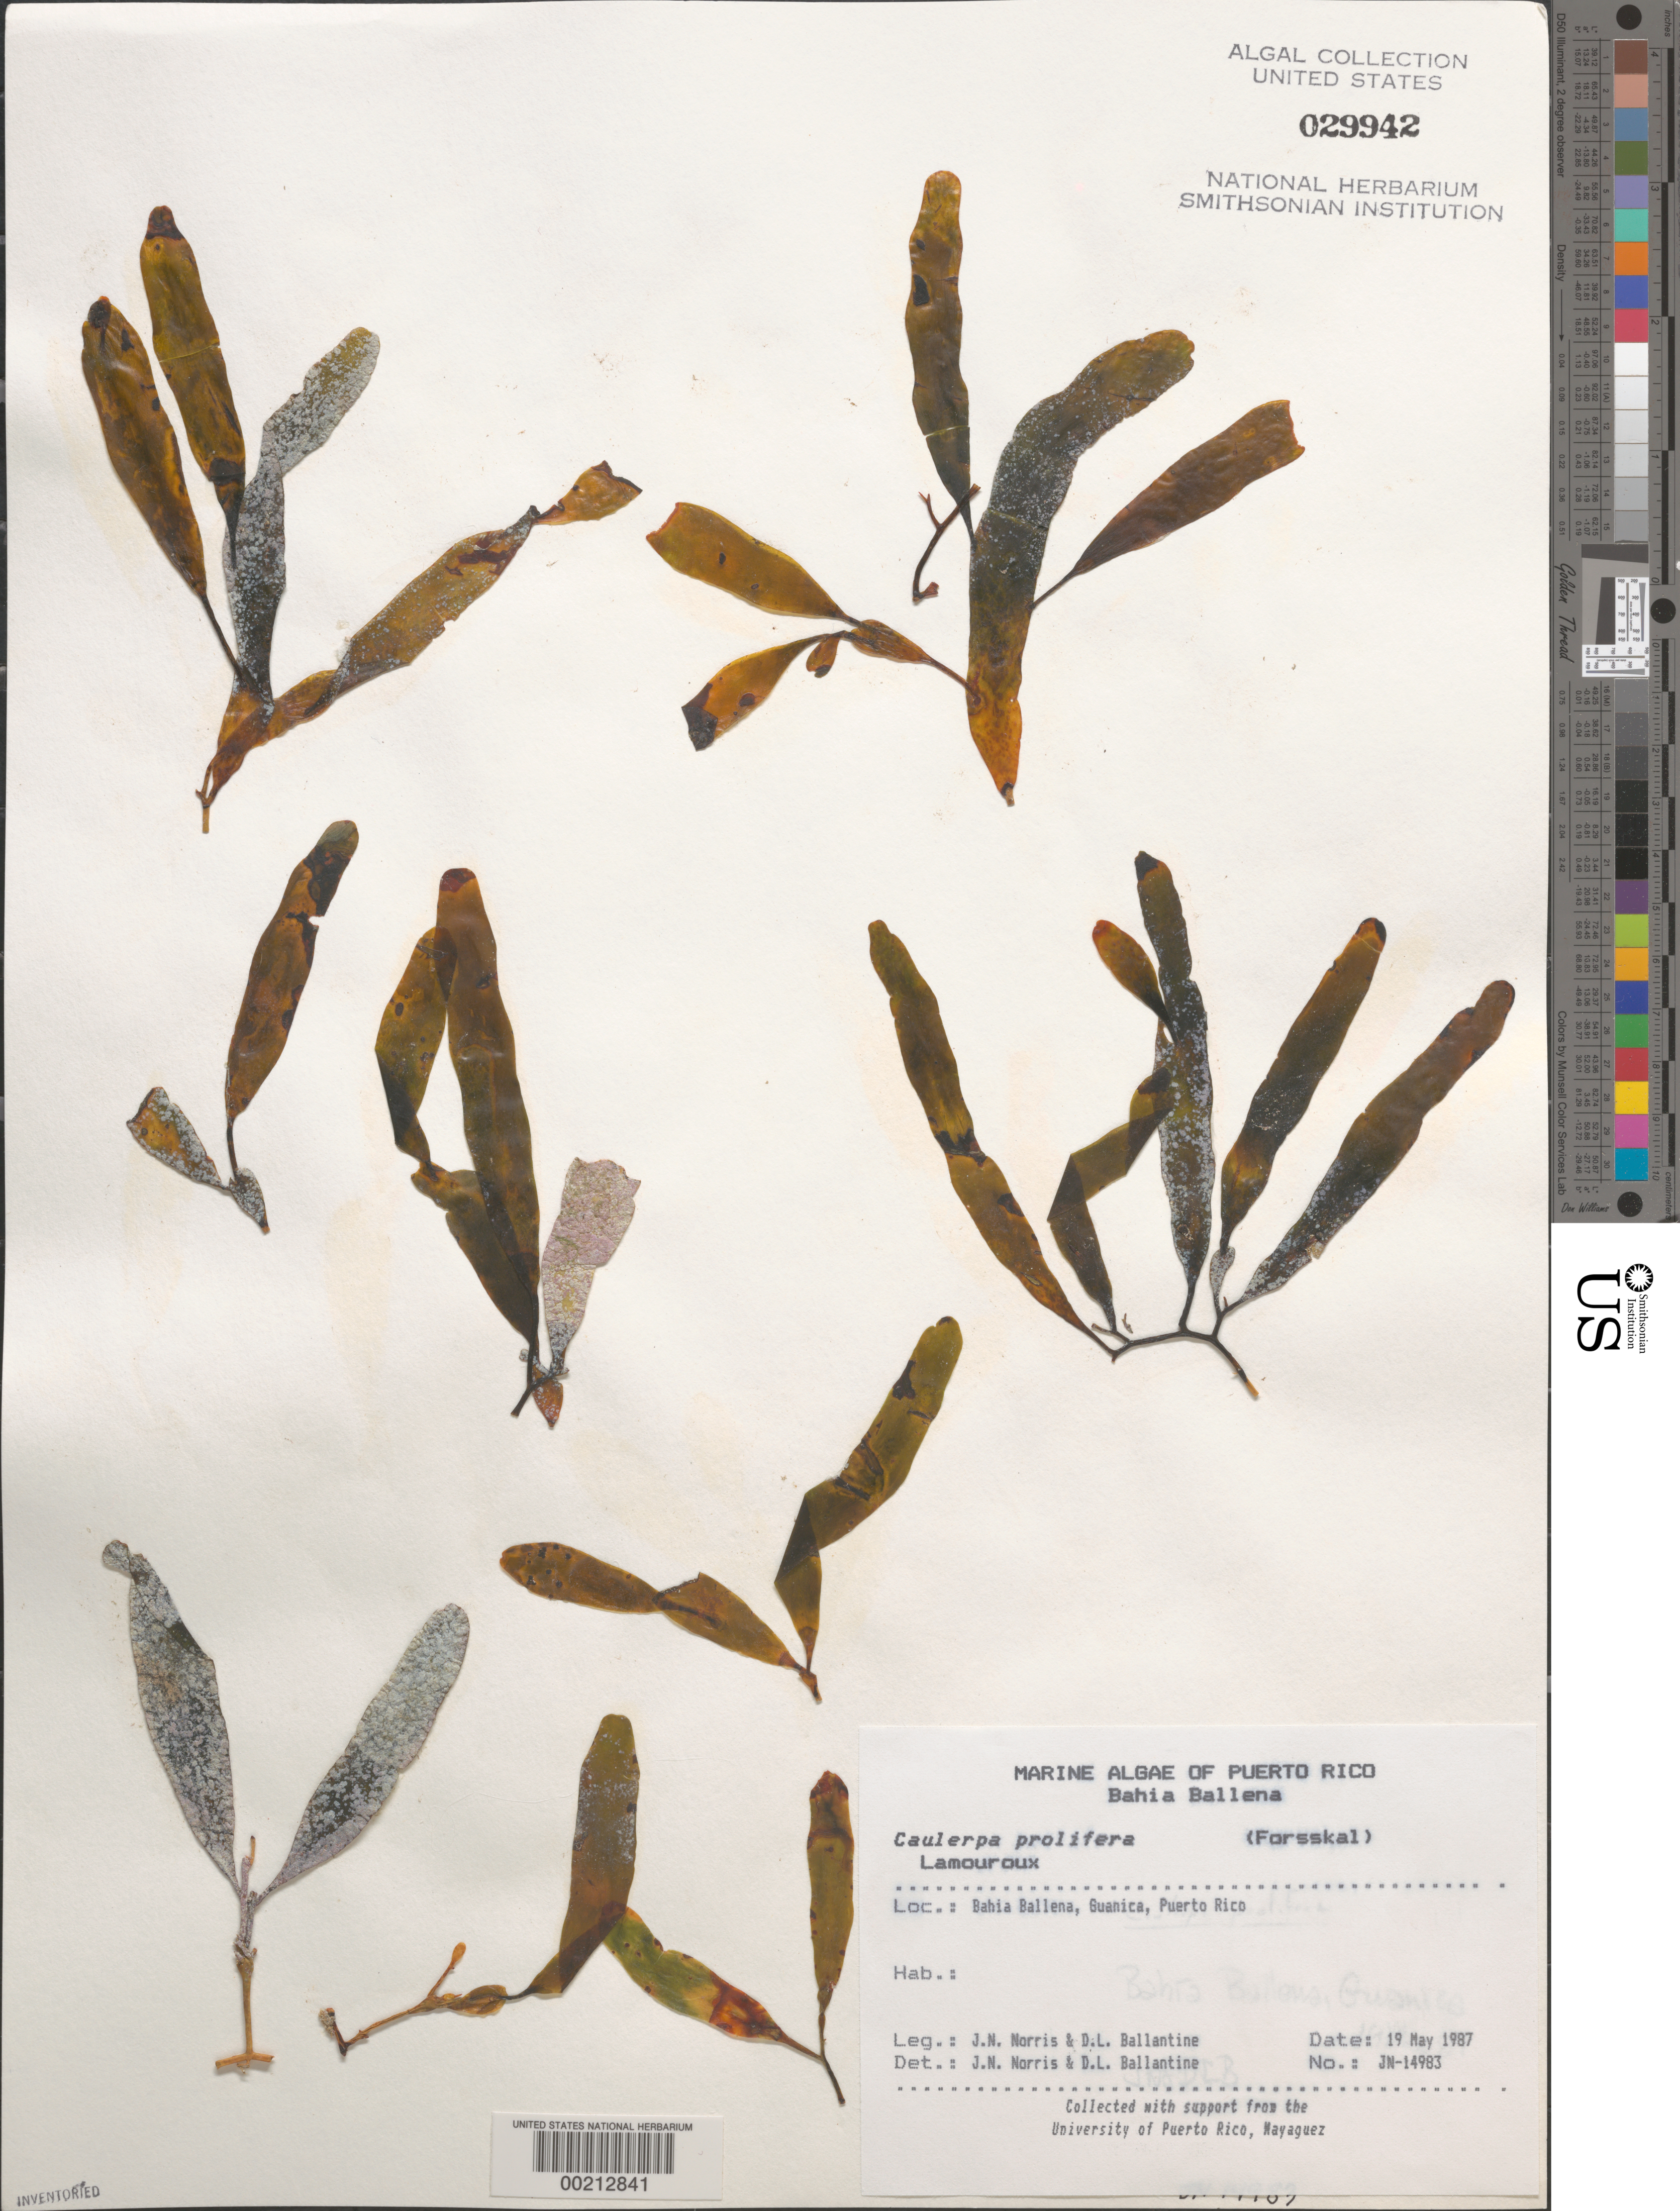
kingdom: Plantae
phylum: Chlorophyta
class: Ulvophyceae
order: Bryopsidales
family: Caulerpaceae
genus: Caulerpa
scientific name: Caulerpa prolifera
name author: (Forssk.) J.V.Lamouroux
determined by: Norris, J. N.; Ballantine, D. L.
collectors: J. N. Norris & D.L. Ballantine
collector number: JN-14983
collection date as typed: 21 May 1987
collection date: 1987-05-21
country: Puerto Rico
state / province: Lajas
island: Guayacan Island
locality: La Parguera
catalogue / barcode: US 29942